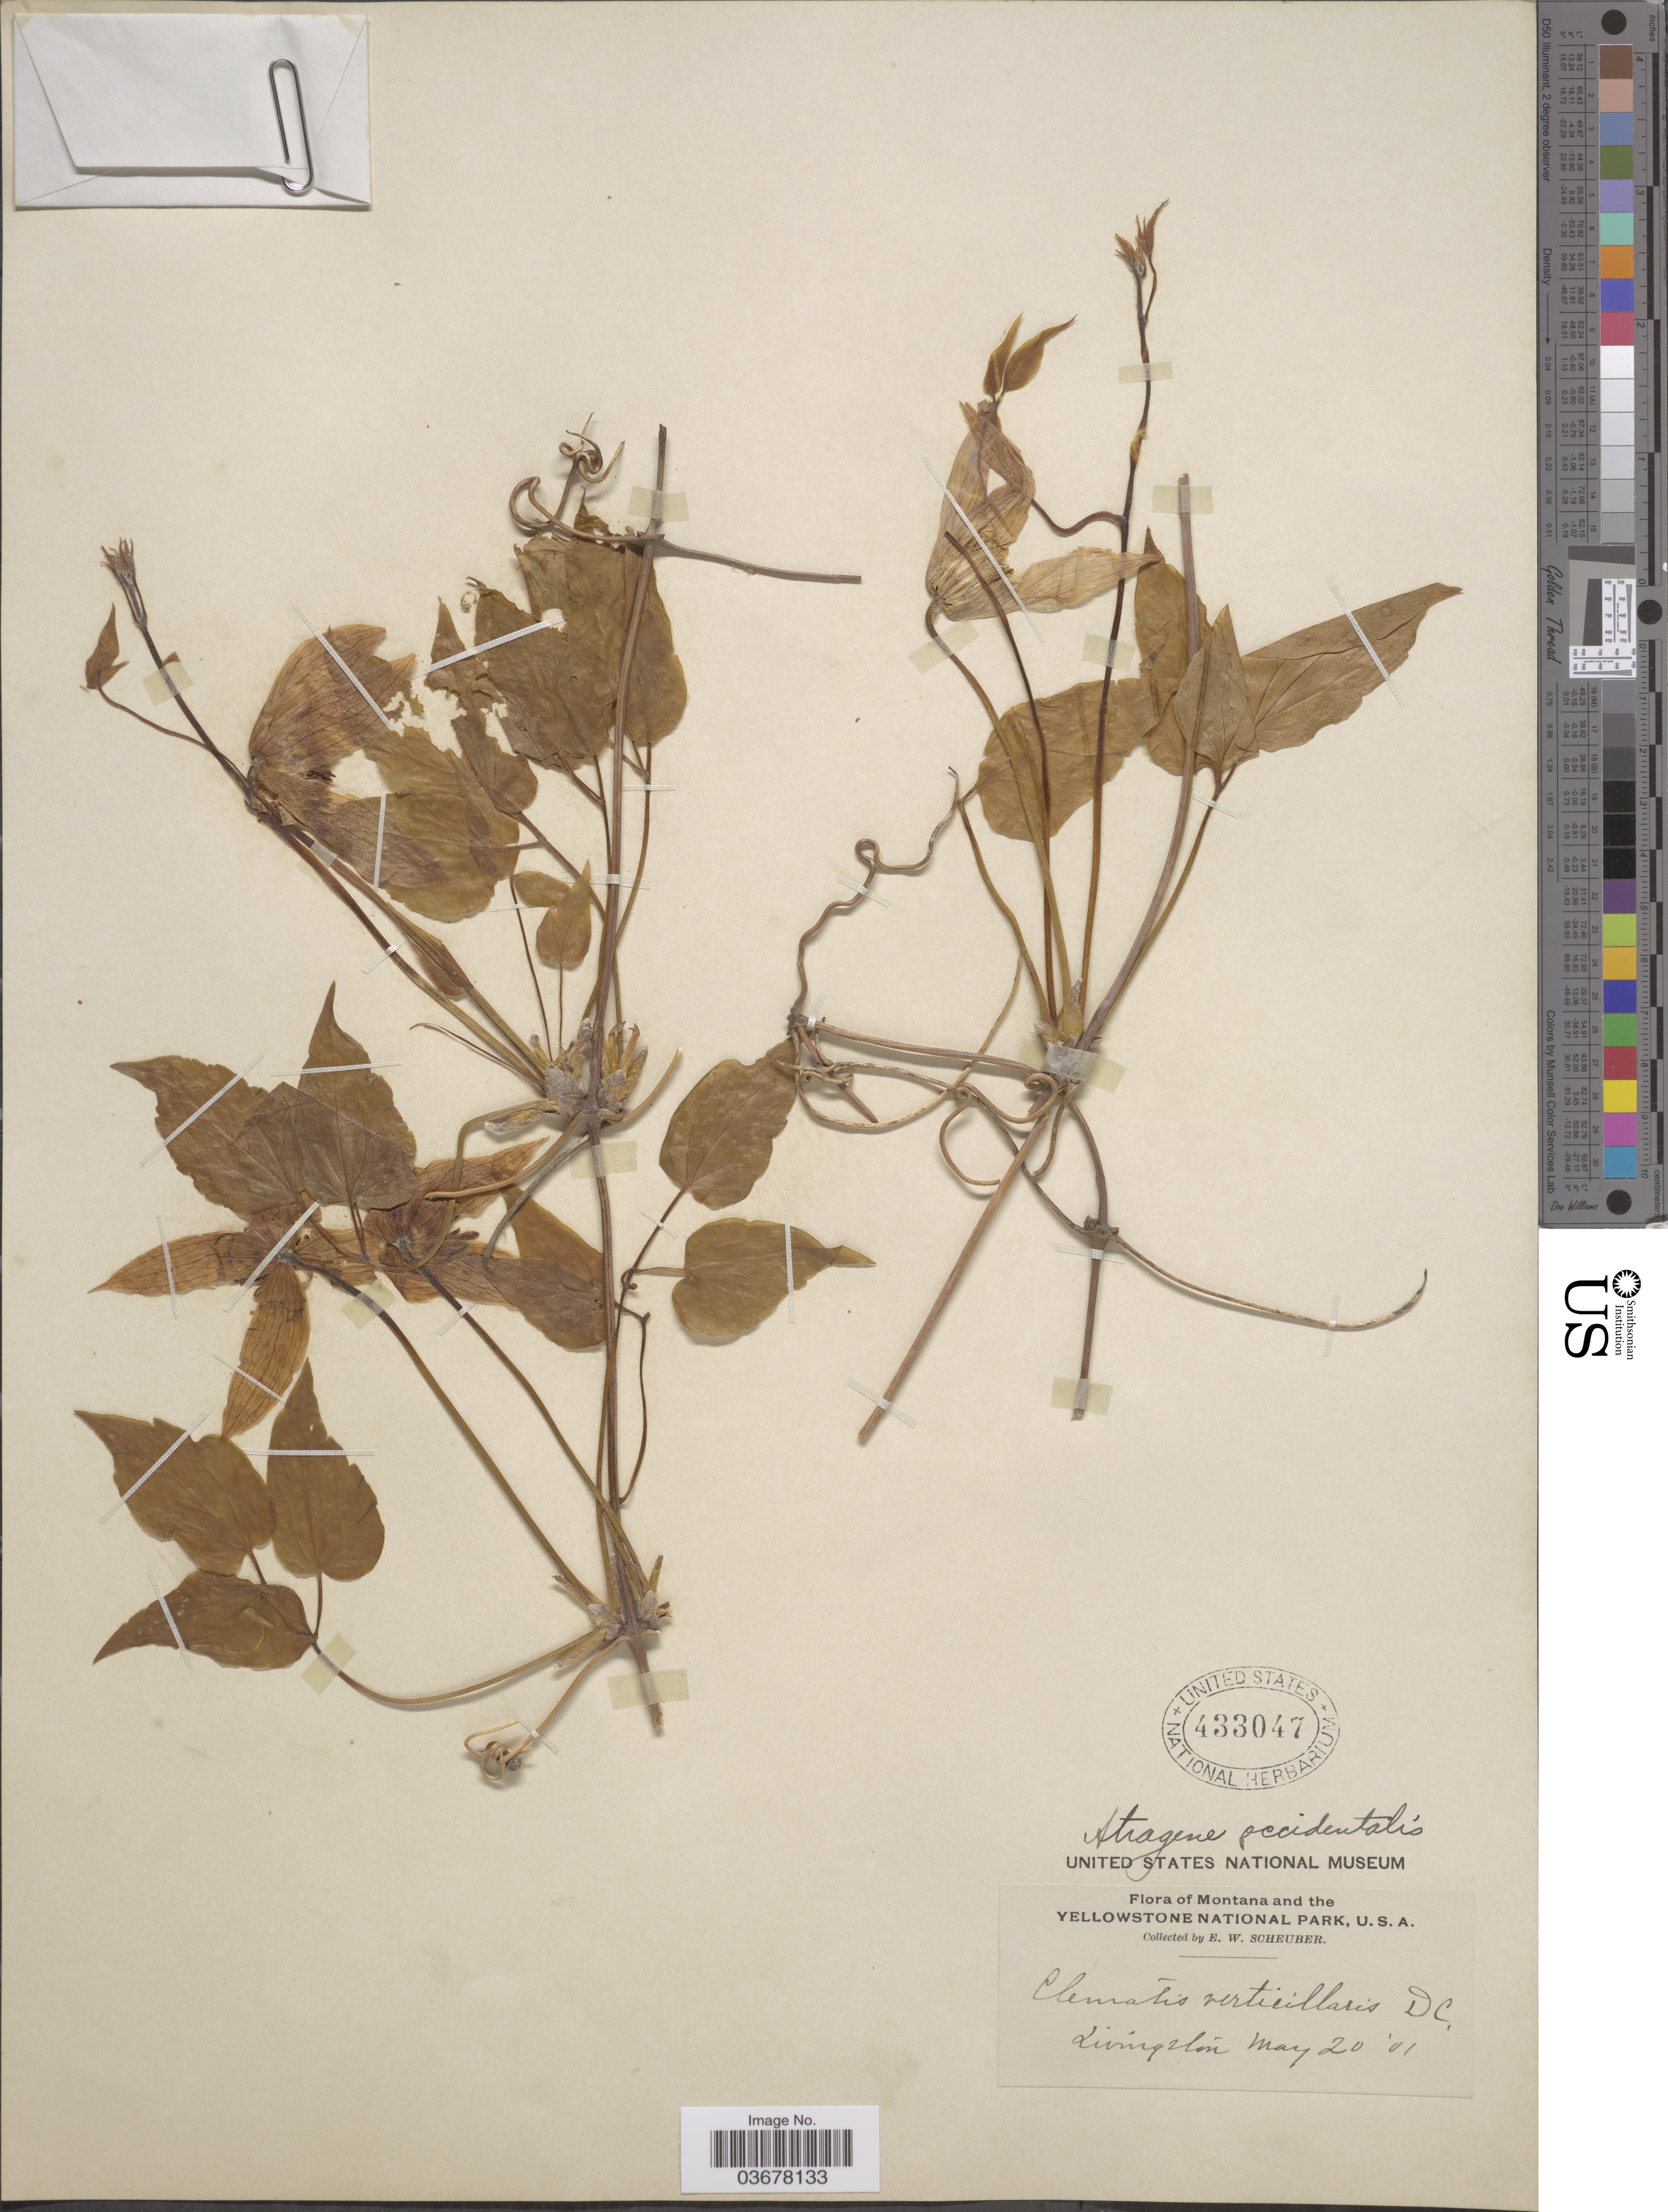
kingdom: Plantae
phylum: Tracheophyta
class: Magnoliopsida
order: Ranunculales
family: Ranunculaceae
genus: Clematis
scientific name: Clematis occidentalis var. grosseserrata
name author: (Rydb.) J.S. Pringle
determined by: Strong, M. T., (US), Smithsonian Institution - National Museum of Natural History (UNITED STATES)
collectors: E. Scheuber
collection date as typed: Transcribed d/m/y: 20/5/1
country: United States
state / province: Montana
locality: Montana and the Yellowstone National Park. Livingston.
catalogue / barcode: US 433047